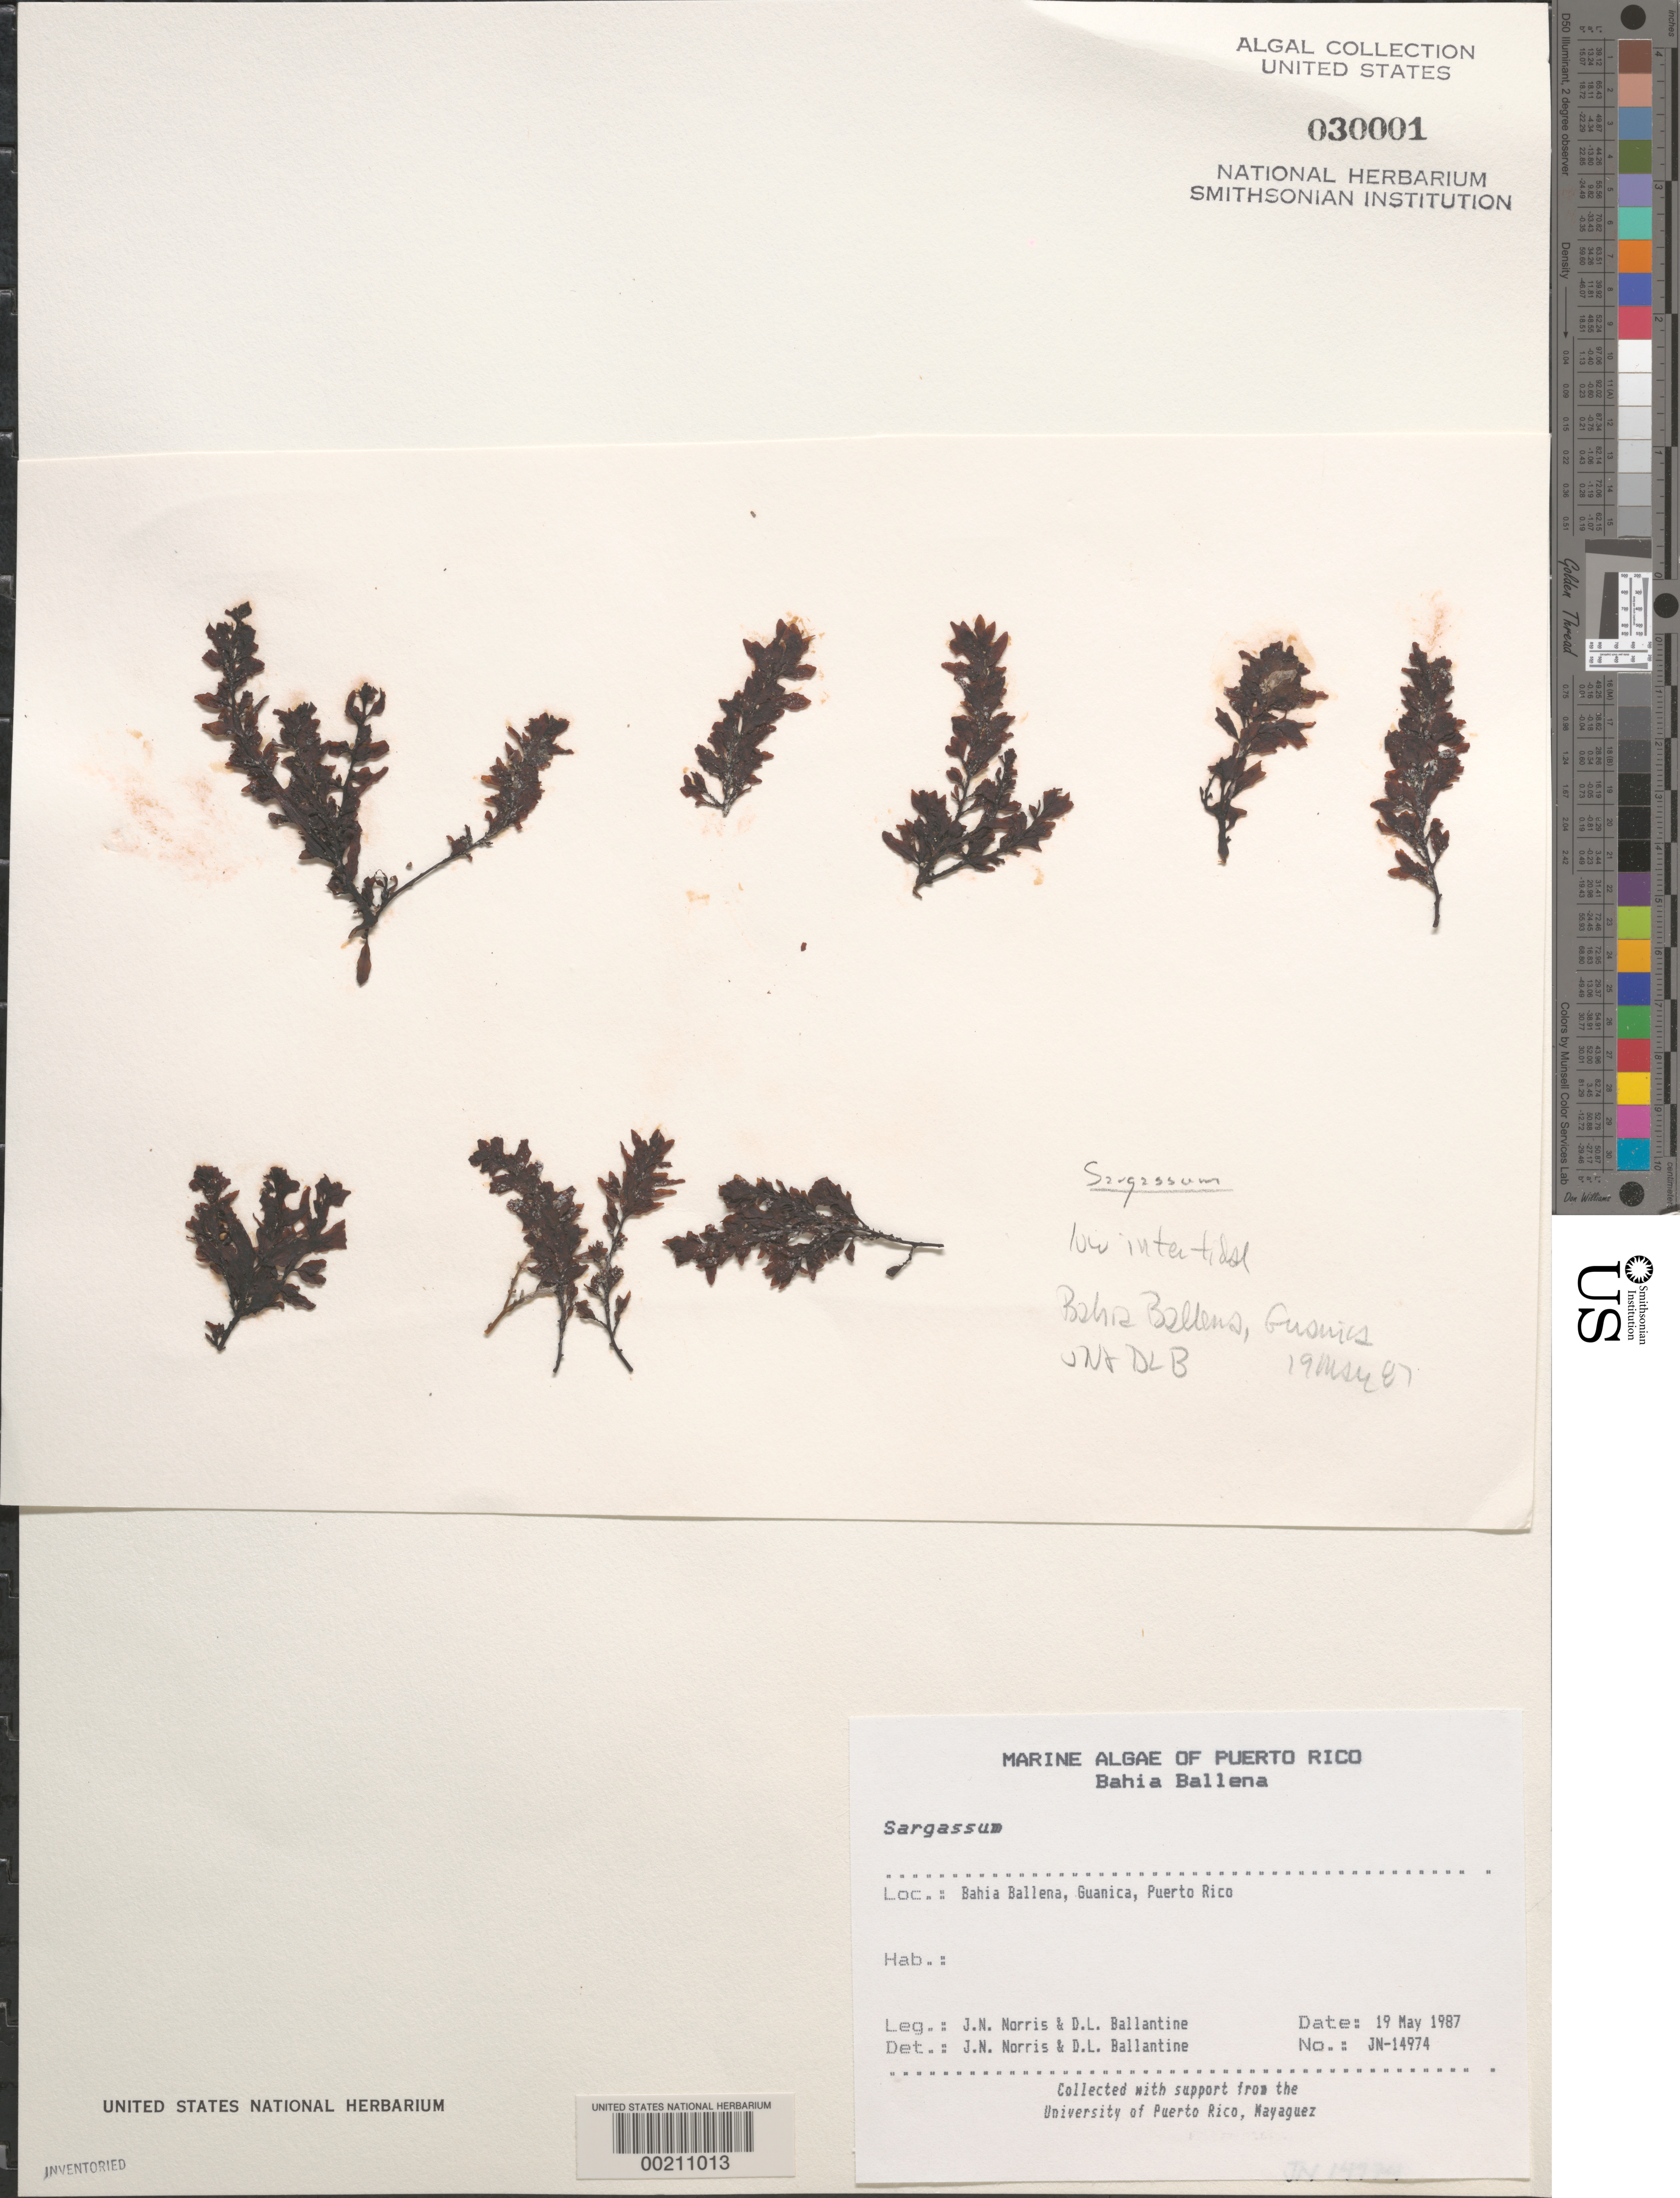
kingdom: Chromista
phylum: Ochrophyta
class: Phaeophyceae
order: Fucales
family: Sargassaceae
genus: Sargassum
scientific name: Sargassum sp.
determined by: Norris, J. N.; Ballantine, D. L.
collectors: J. N. Norris & D.L. Ballantine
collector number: JN-14974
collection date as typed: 19 May 1987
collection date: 1987-05-19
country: Puerto Rico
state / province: Guanica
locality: Bahia Ballena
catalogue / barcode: US 30001